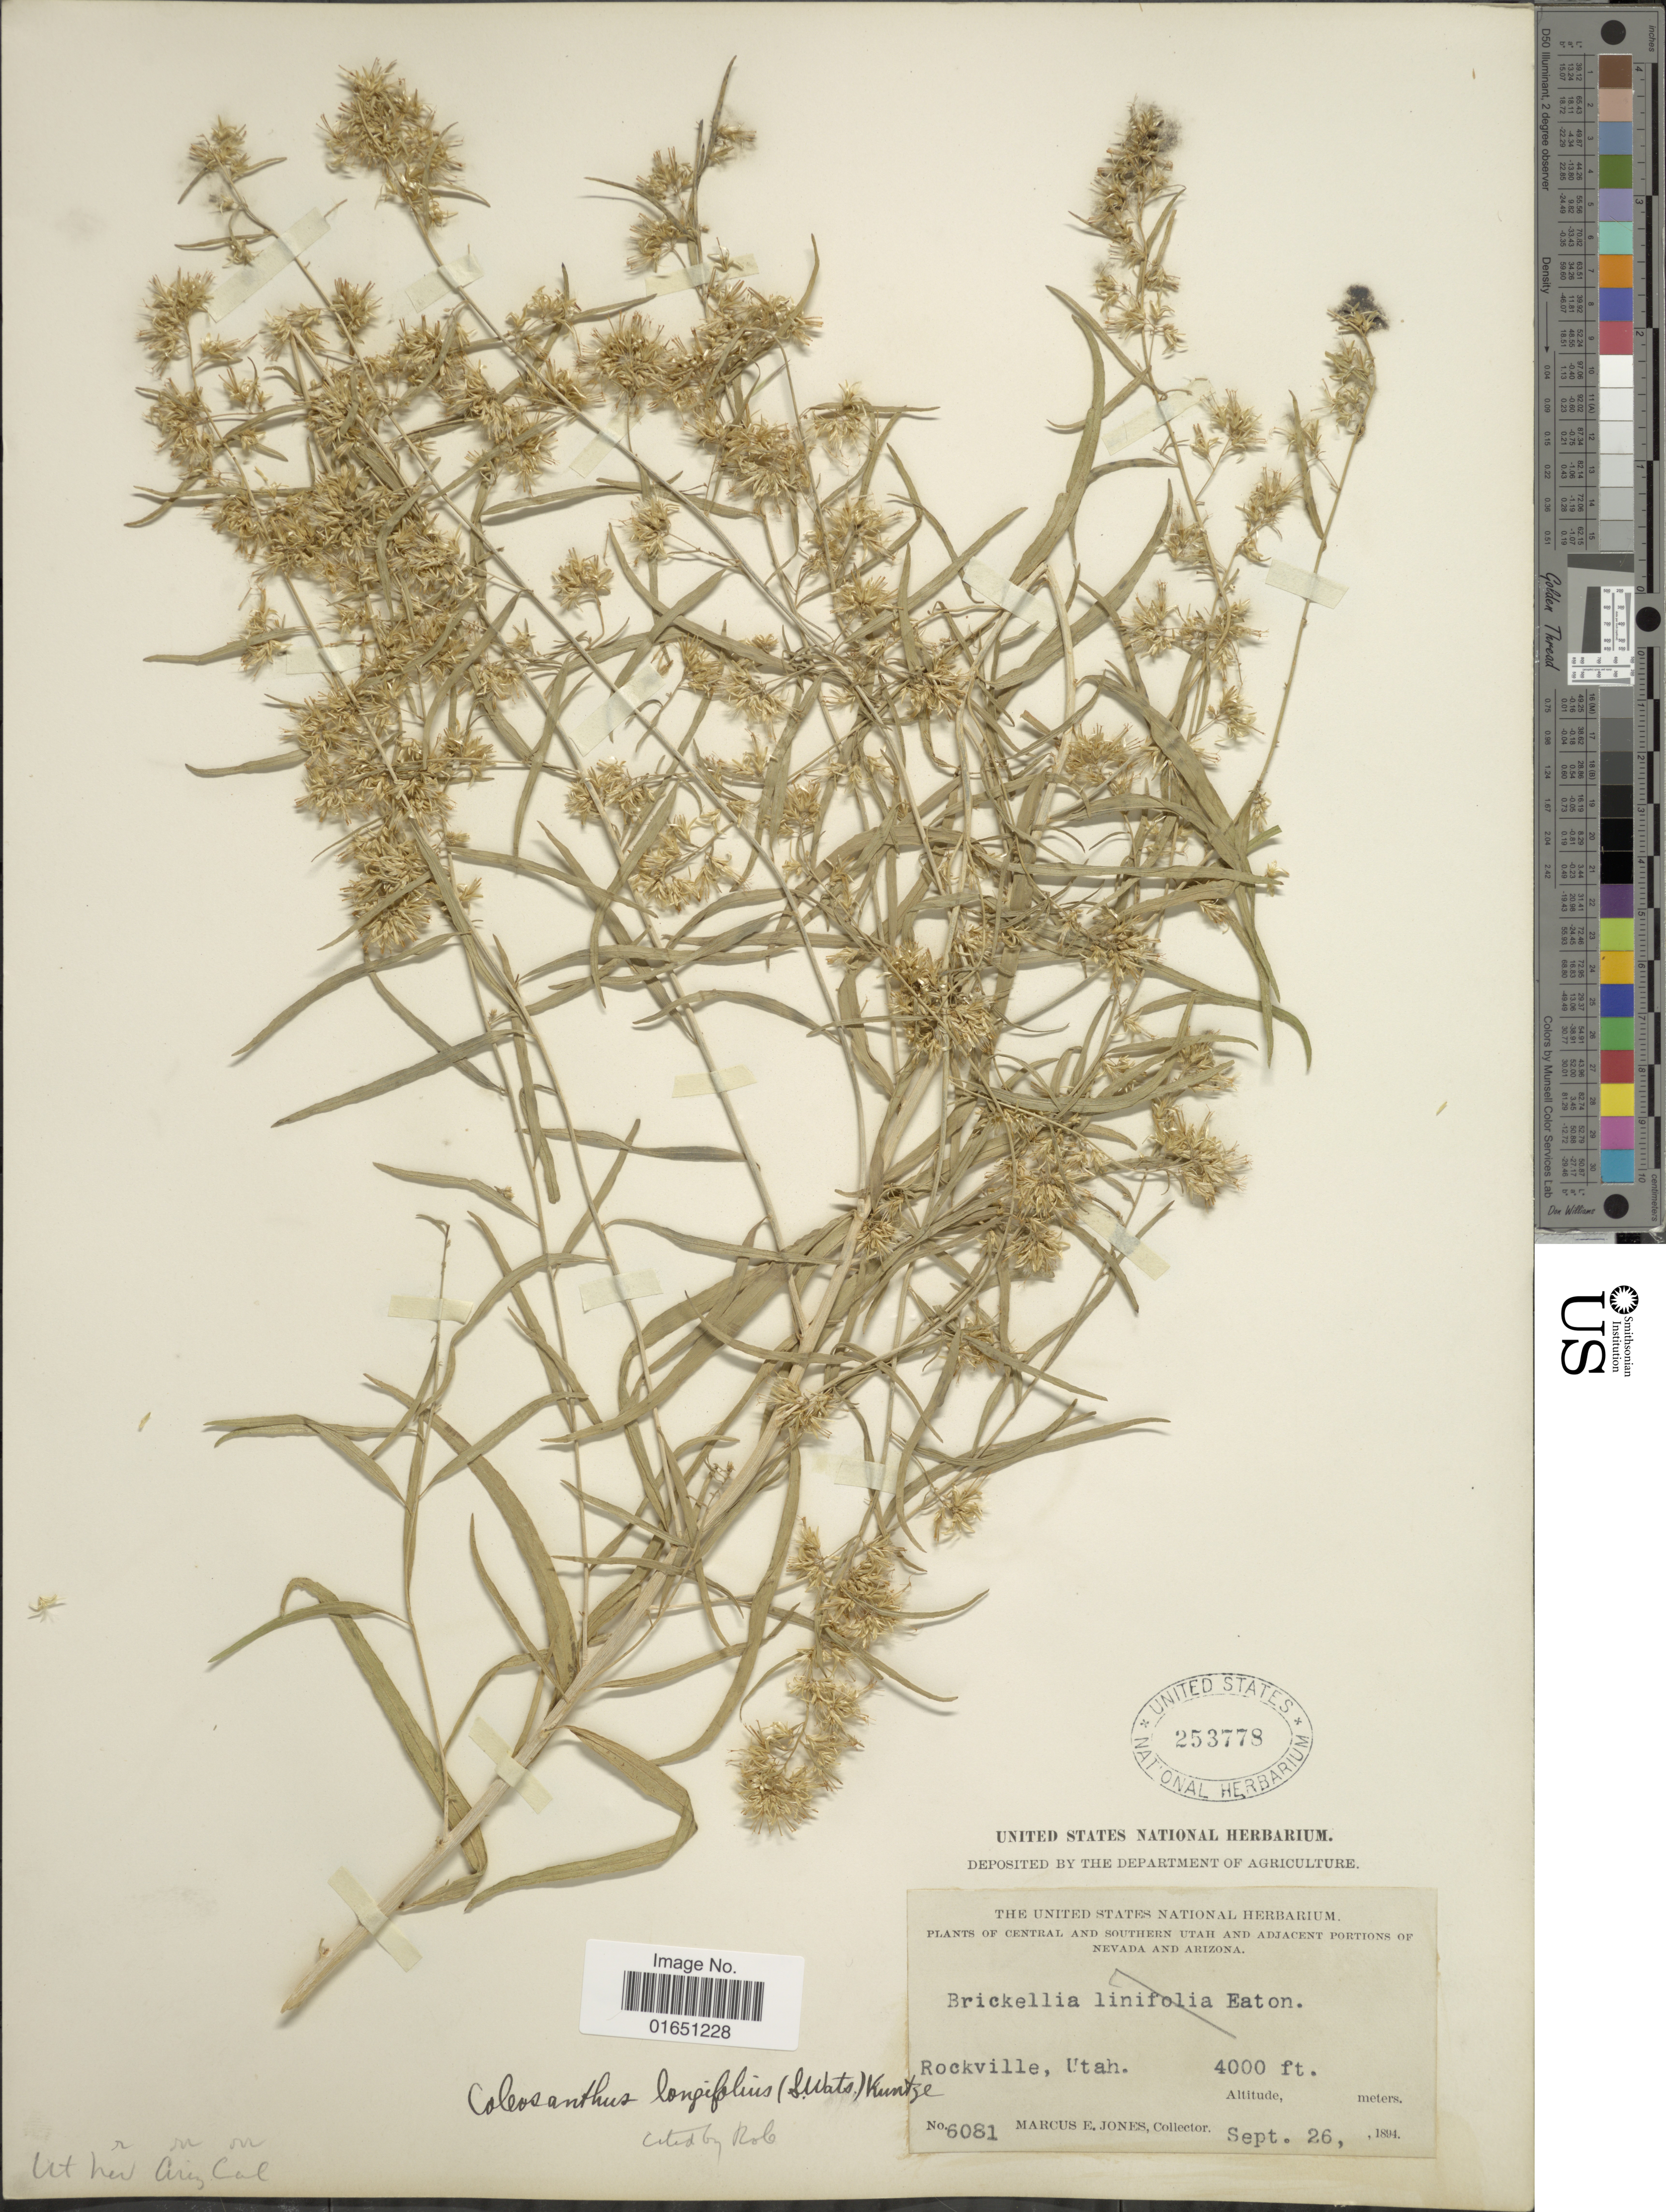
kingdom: Plantae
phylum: Tracheophyta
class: Magnoliopsida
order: Asterales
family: Asteraceae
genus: Brickellia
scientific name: Brickellia longifolia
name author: S. Watson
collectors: M. E. Jones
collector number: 6081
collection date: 1894-09-26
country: United States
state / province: Utah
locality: Rockville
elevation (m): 1219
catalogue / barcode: US 253778